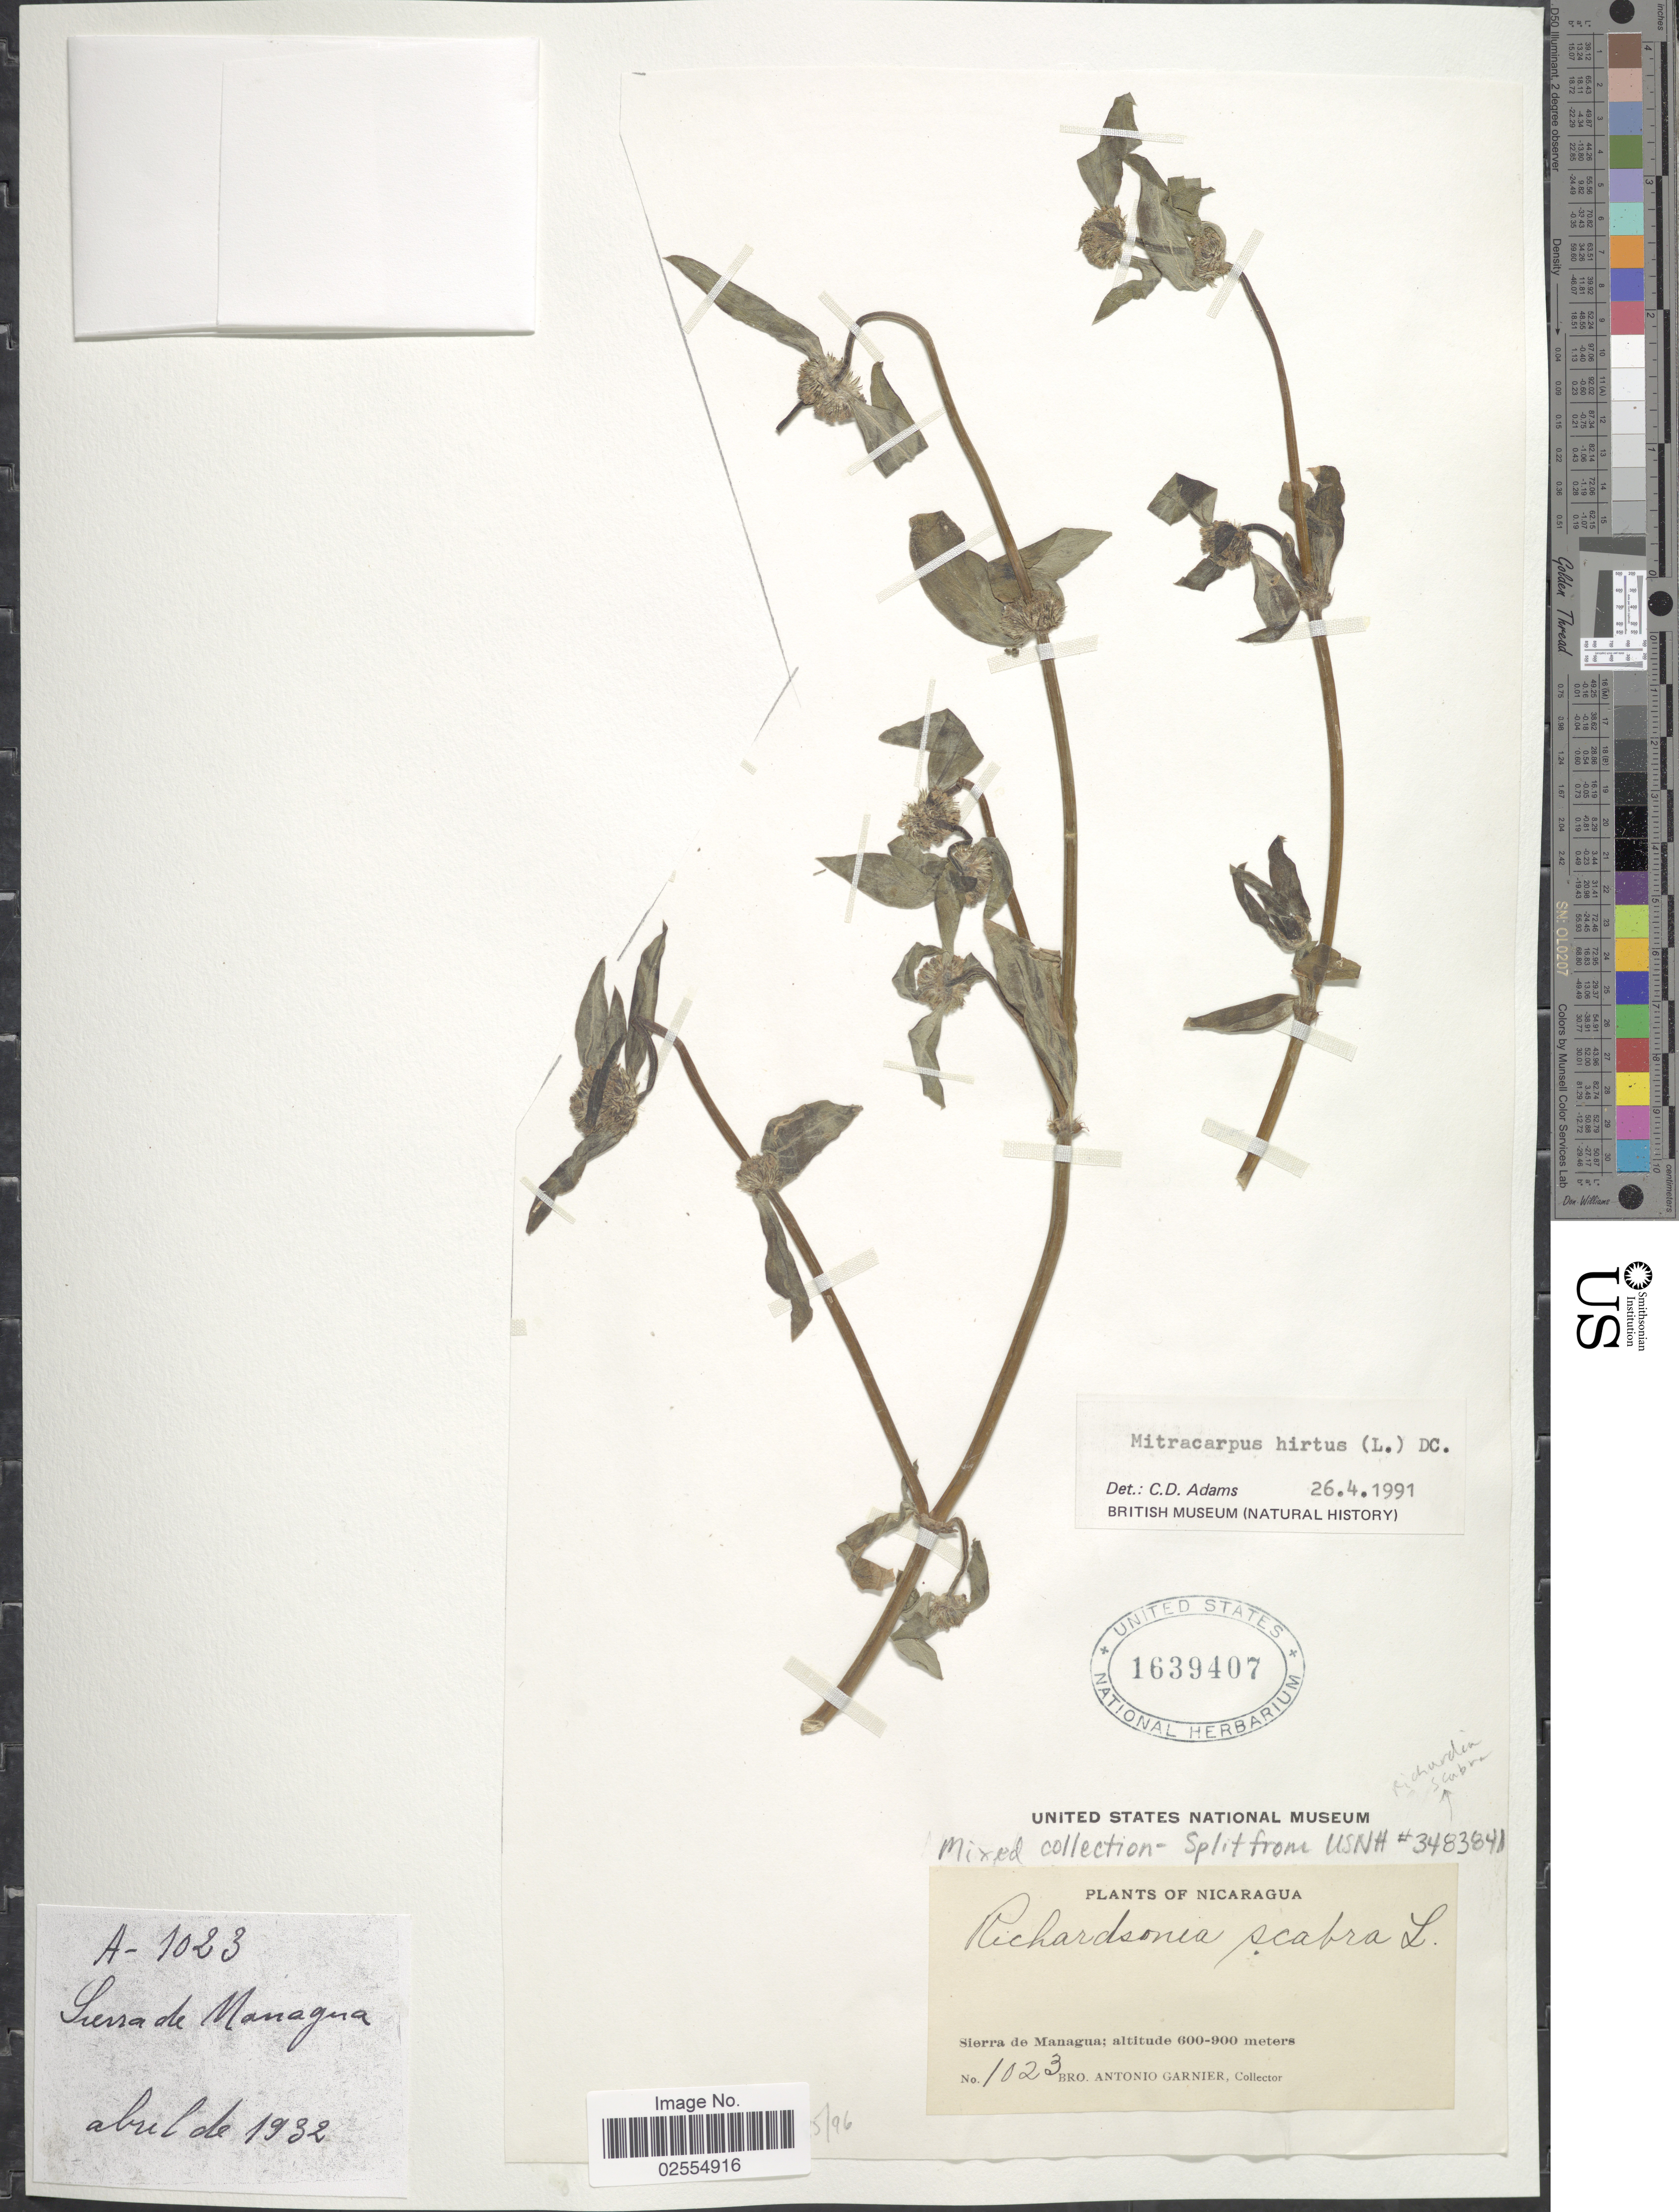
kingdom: Plantae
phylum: Tracheophyta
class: Magnoliopsida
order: Gentianales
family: Rubiaceae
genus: Mitracarpus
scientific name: Mitracarpus hirtus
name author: (L.) DC.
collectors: Bro. A. Garnier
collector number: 1023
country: Nicaragua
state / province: Managua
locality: Sierra de Managua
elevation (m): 600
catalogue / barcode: US 1639407